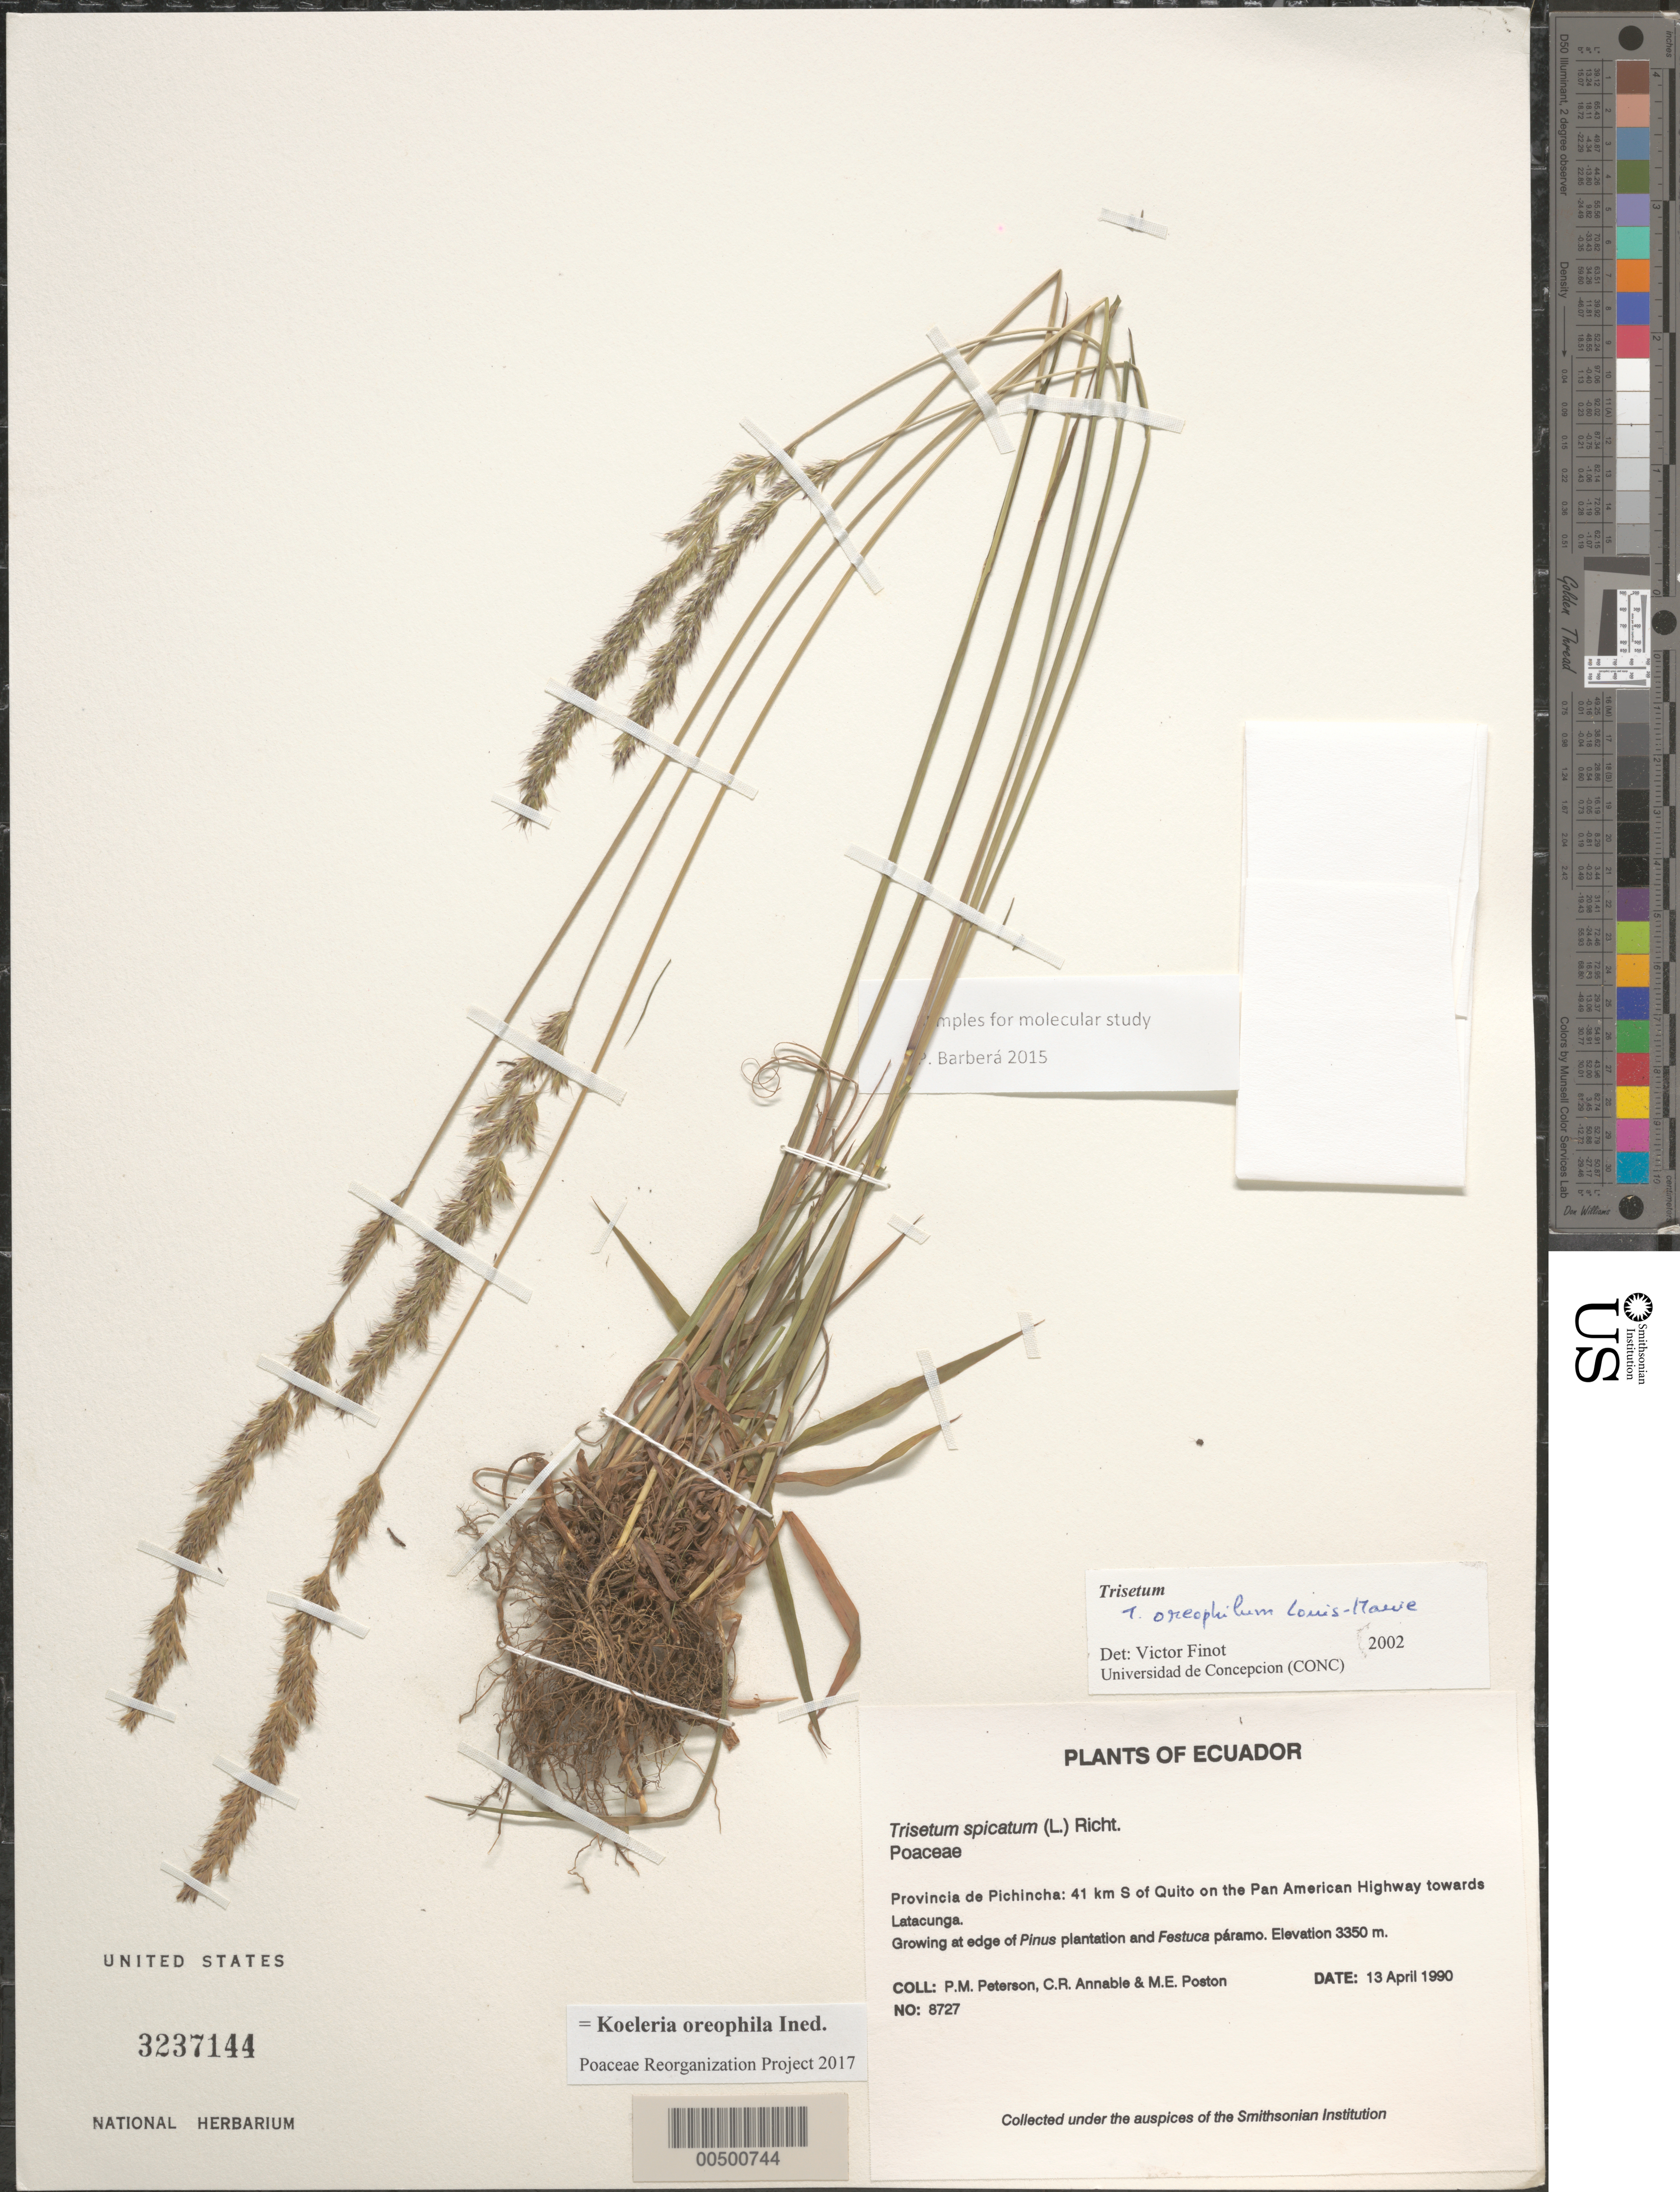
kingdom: Plantae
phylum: Tracheophyta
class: Liliopsida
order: Poales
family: Poaceae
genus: Koeleria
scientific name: Koeleria oreophila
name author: (Louis-Marie) Barberá et al.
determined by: Poaceae Reorganization Project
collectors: P. M. Peterson, C. R. Annable & M. Poston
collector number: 08727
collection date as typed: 13 Apr 1990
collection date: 1990-04-13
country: Ecuador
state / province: Pichincha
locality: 41 km S of Quito on the Pan American Highway towards Latacunga.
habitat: Growing at edge of Pinus plantation and Festuca páramo.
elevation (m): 3350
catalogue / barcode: US 3237144